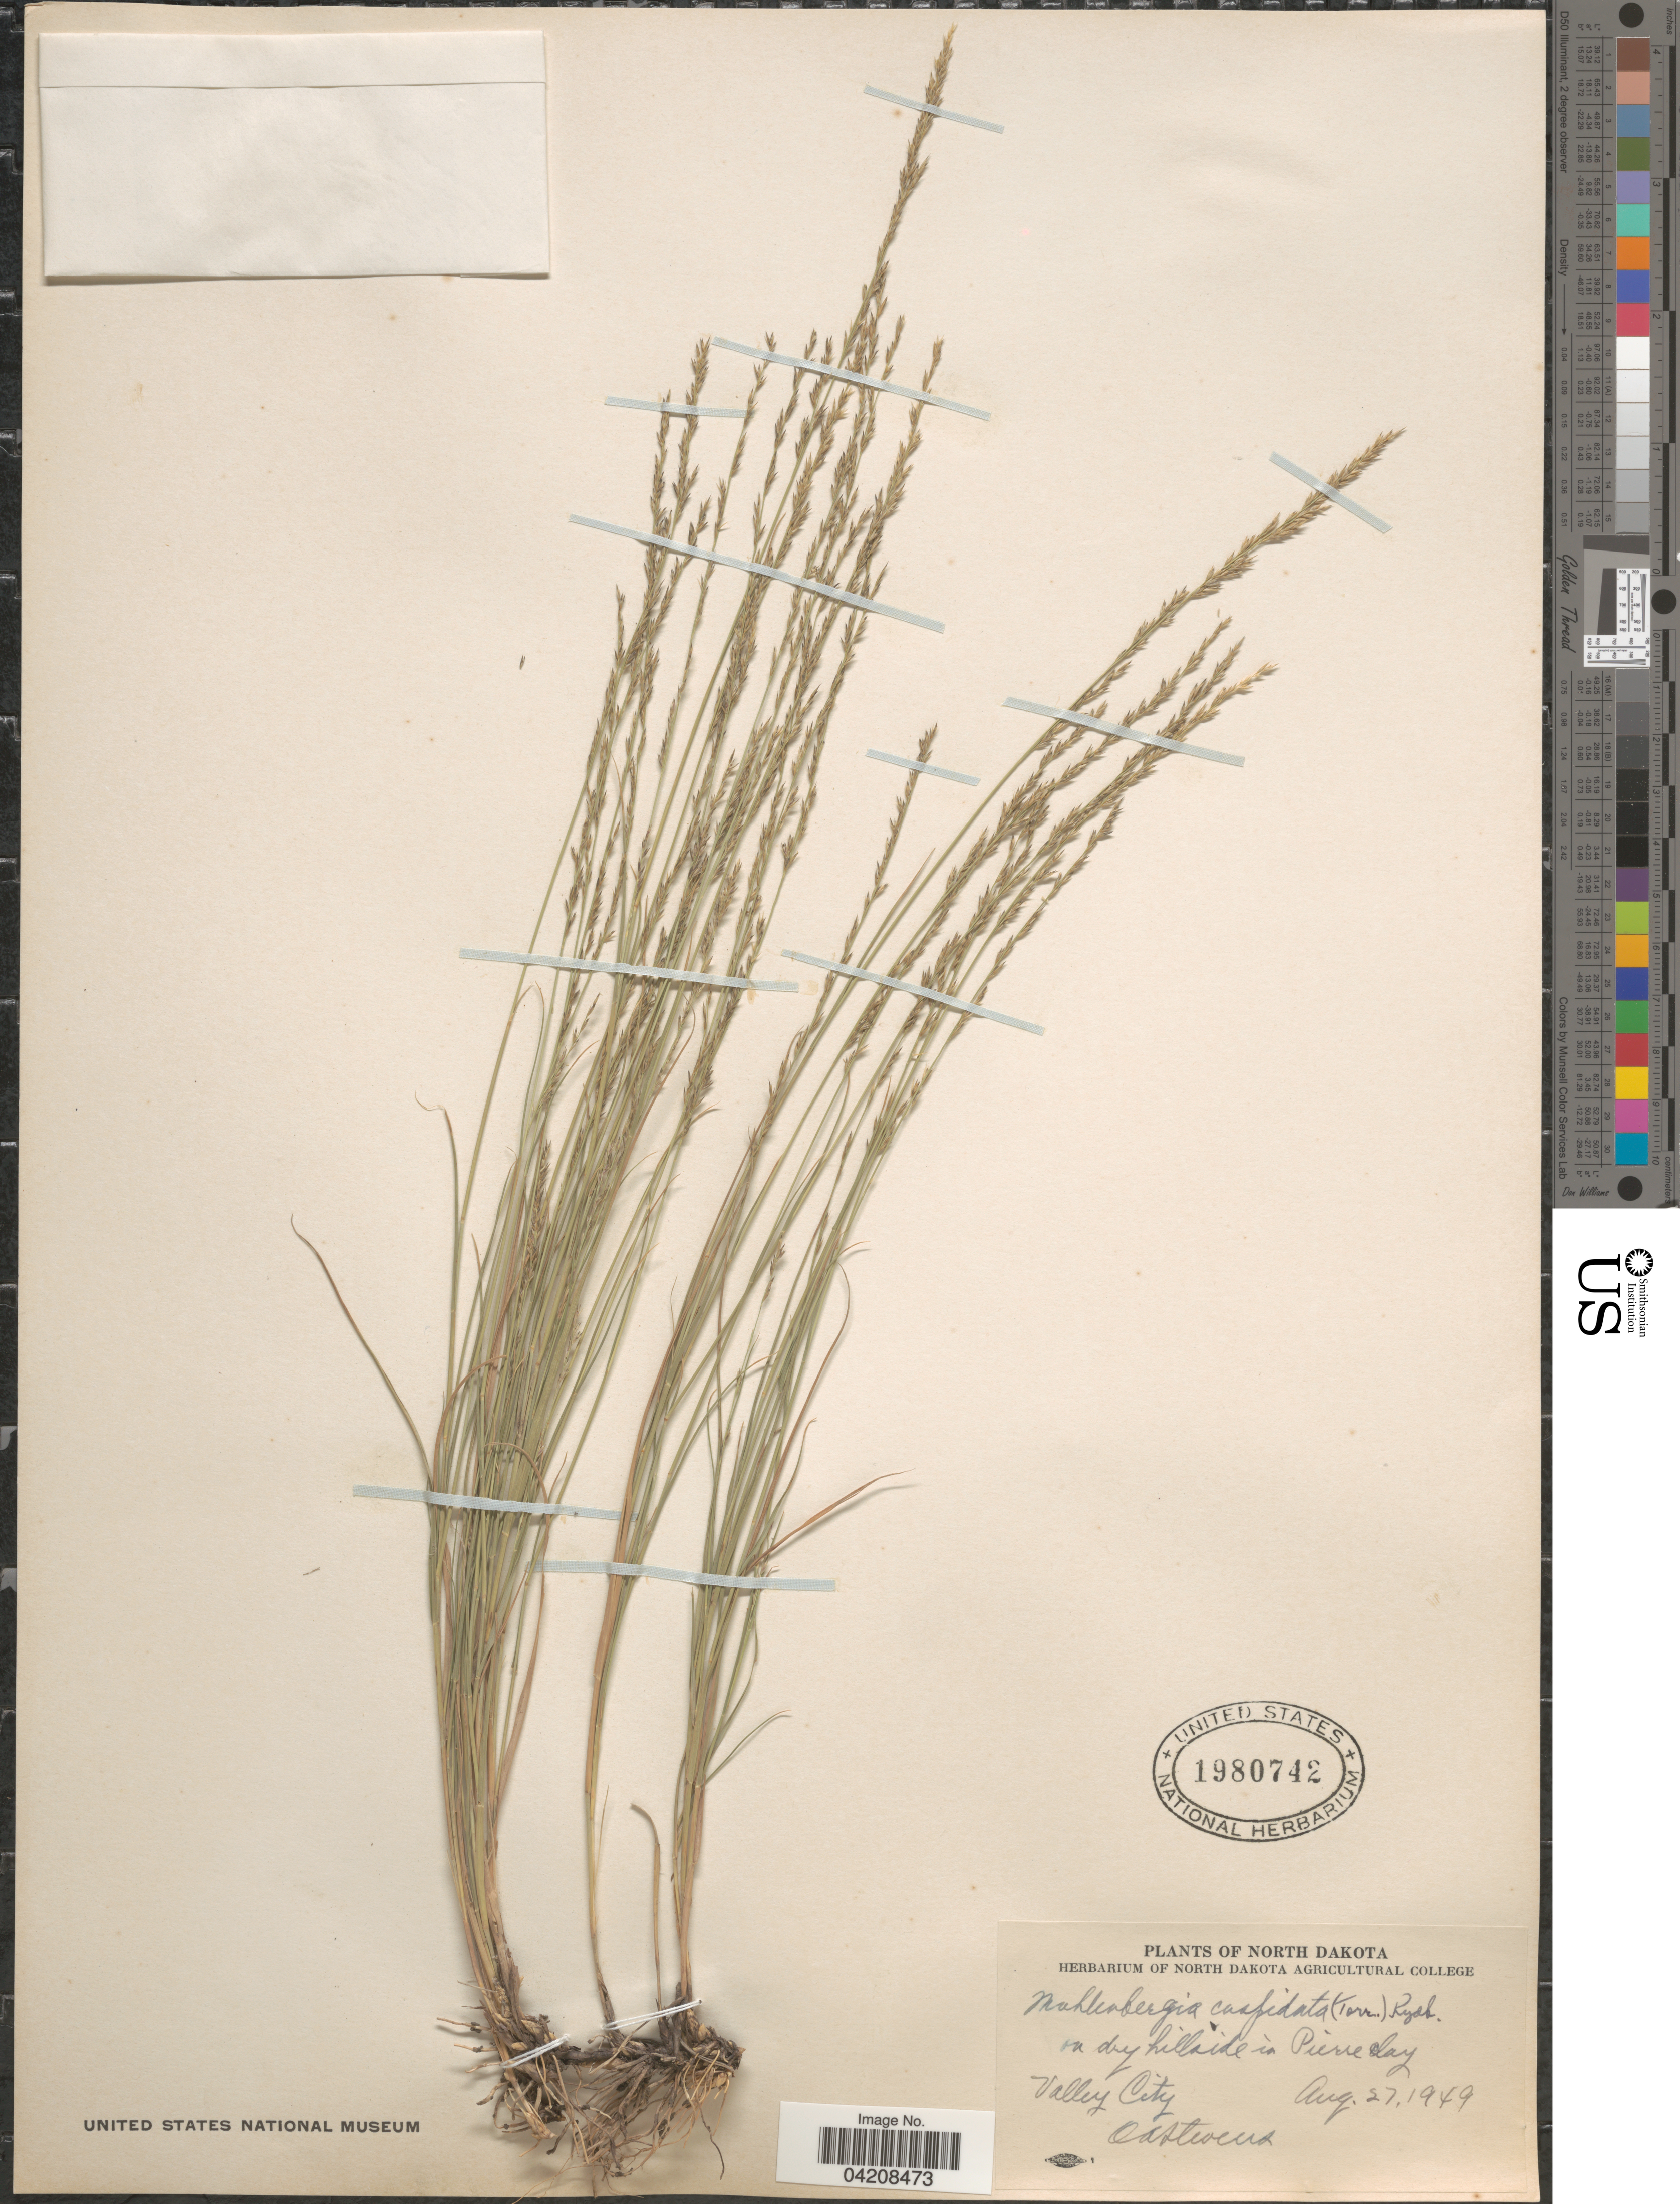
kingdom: Plantae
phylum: Tracheophyta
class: Liliopsida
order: Poales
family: Poaceae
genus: Muhlenbergia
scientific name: Muhlenbergia cuspidata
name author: (Torr. ex Hook.) Rydb.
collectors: O. A. Stevens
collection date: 1949-08-27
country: United States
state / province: North Dakota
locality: On dry hillside in Pierre clay. Valley City.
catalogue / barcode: US 1980742